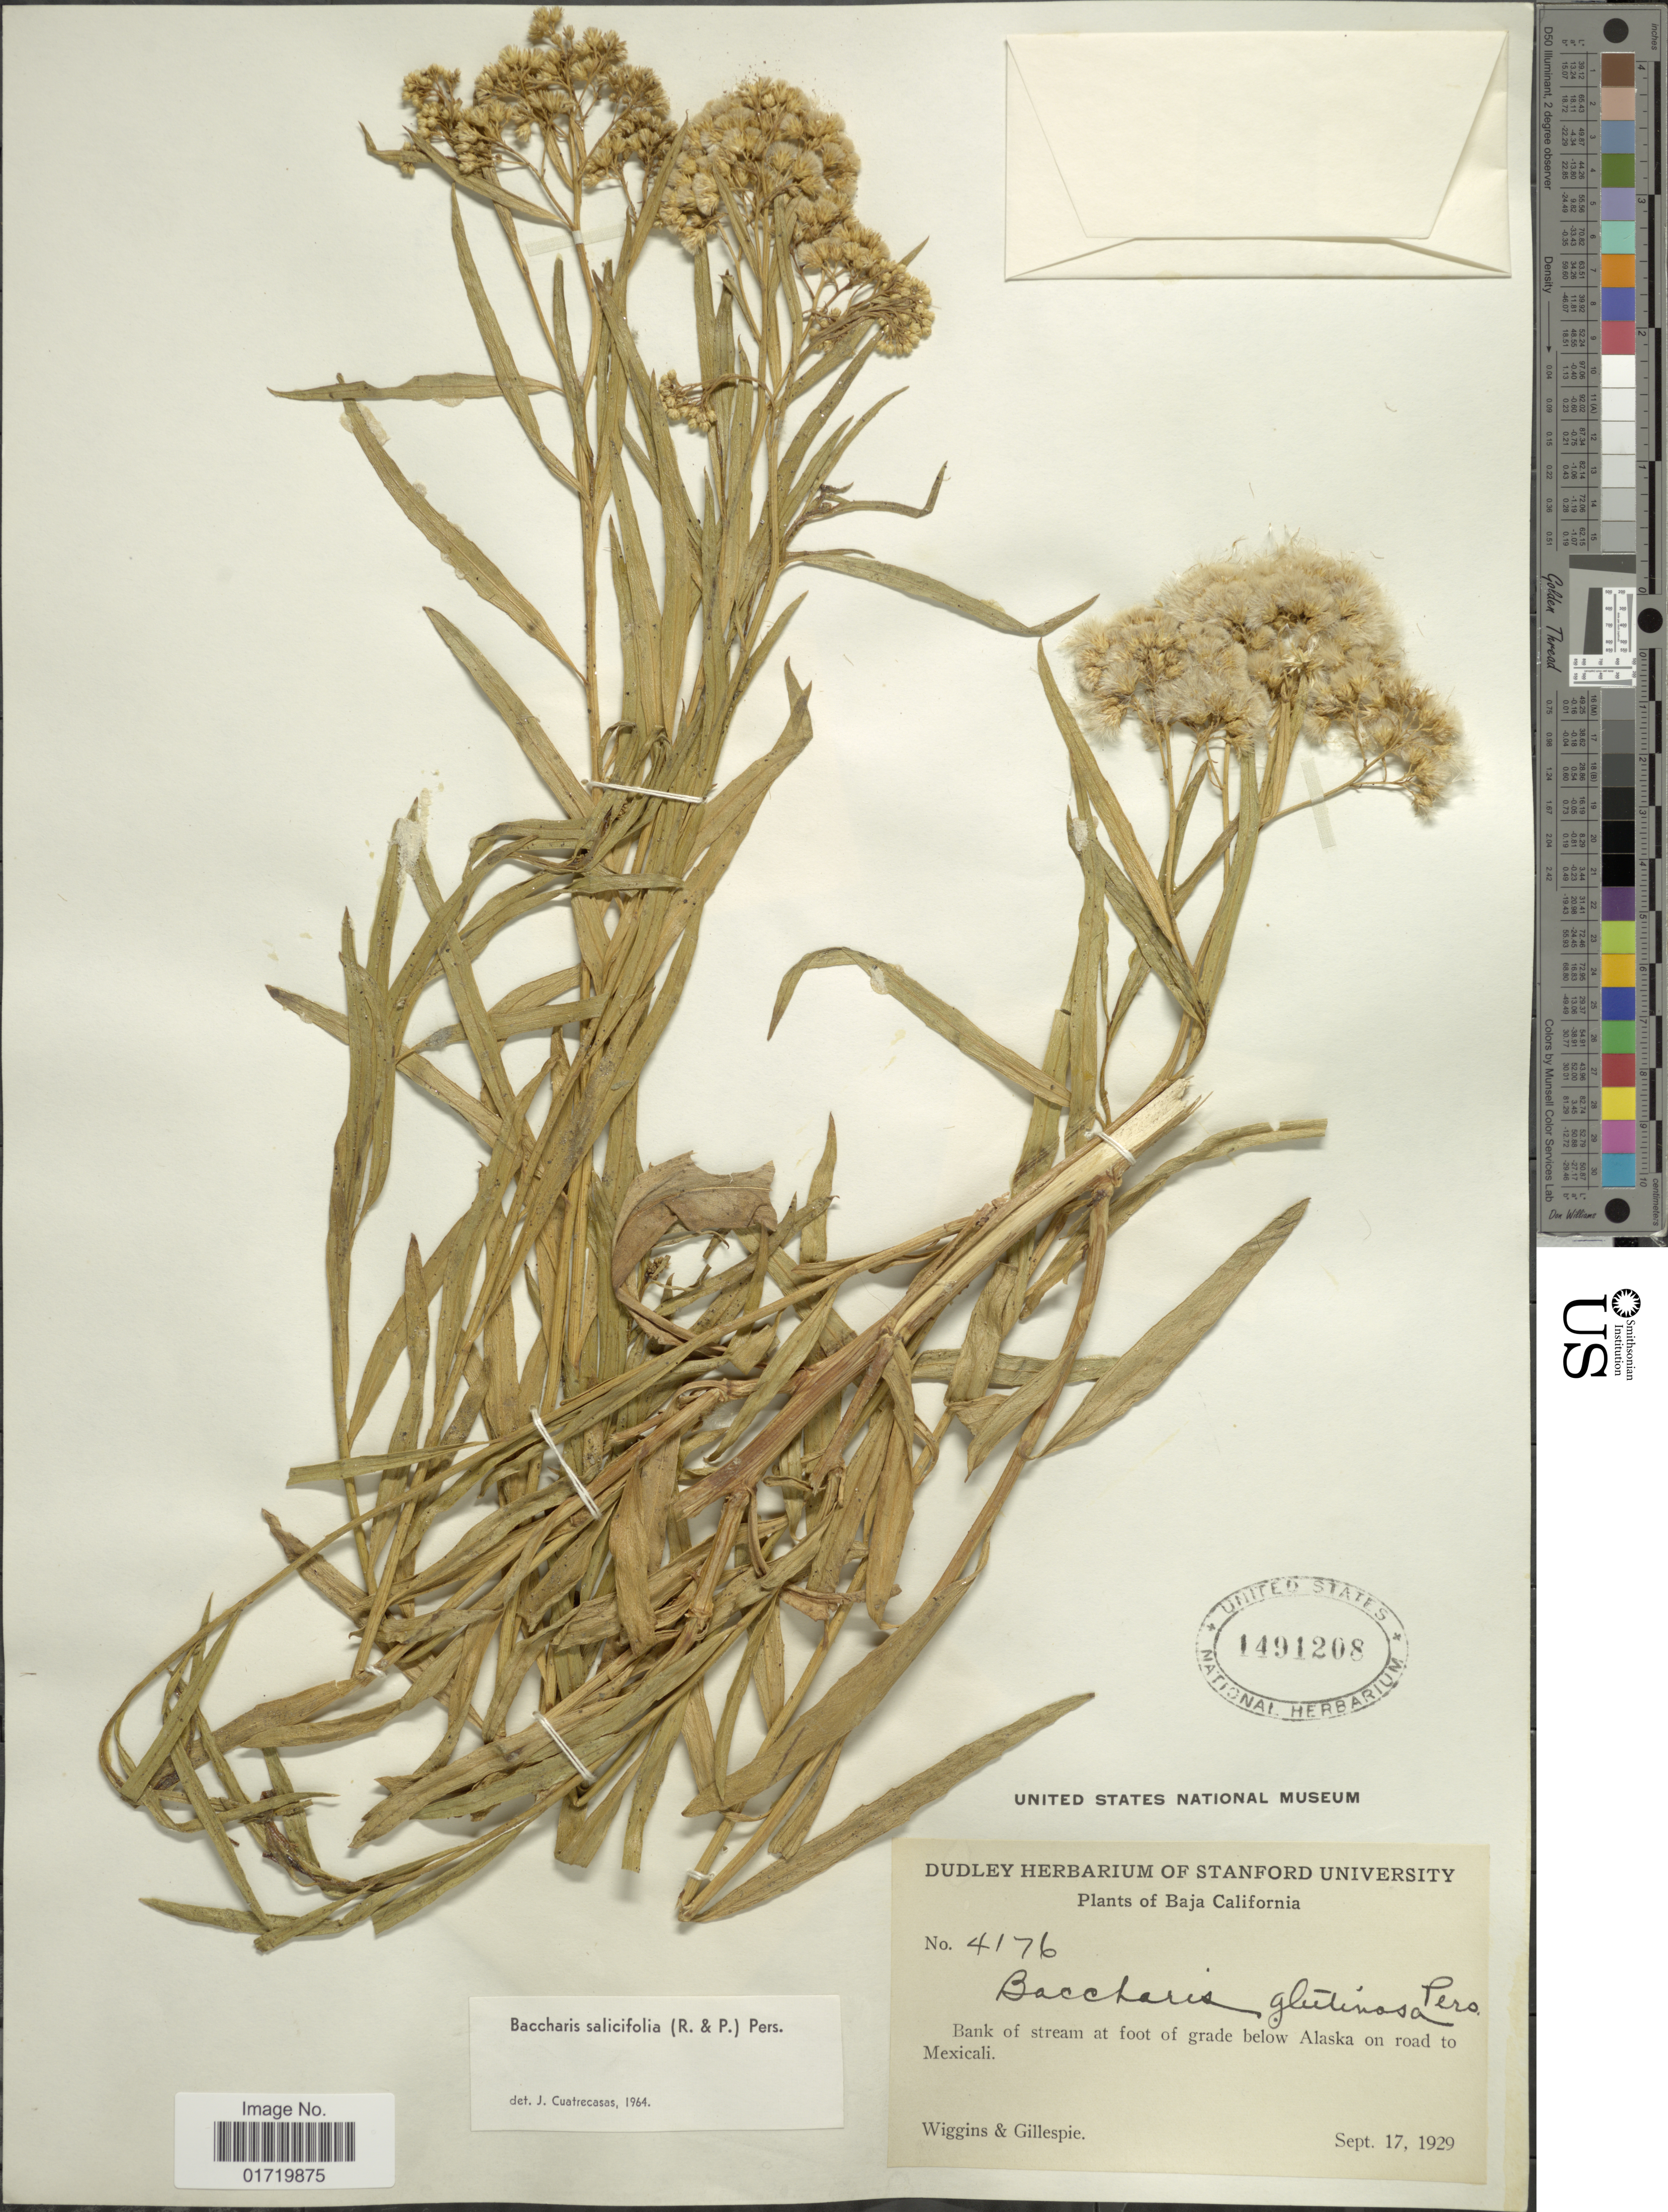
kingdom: Plantae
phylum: Tracheophyta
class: Magnoliopsida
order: Asterales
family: Asteraceae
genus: Baccharis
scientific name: Baccharis salicifolia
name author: (Ruiz & Pav.) Pers.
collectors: -- Wiggins & -- Gillespie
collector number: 4176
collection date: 1929-09-17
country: Mexico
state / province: Baja California Norte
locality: Below alaska on road to Mexicali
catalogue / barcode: US 1491208